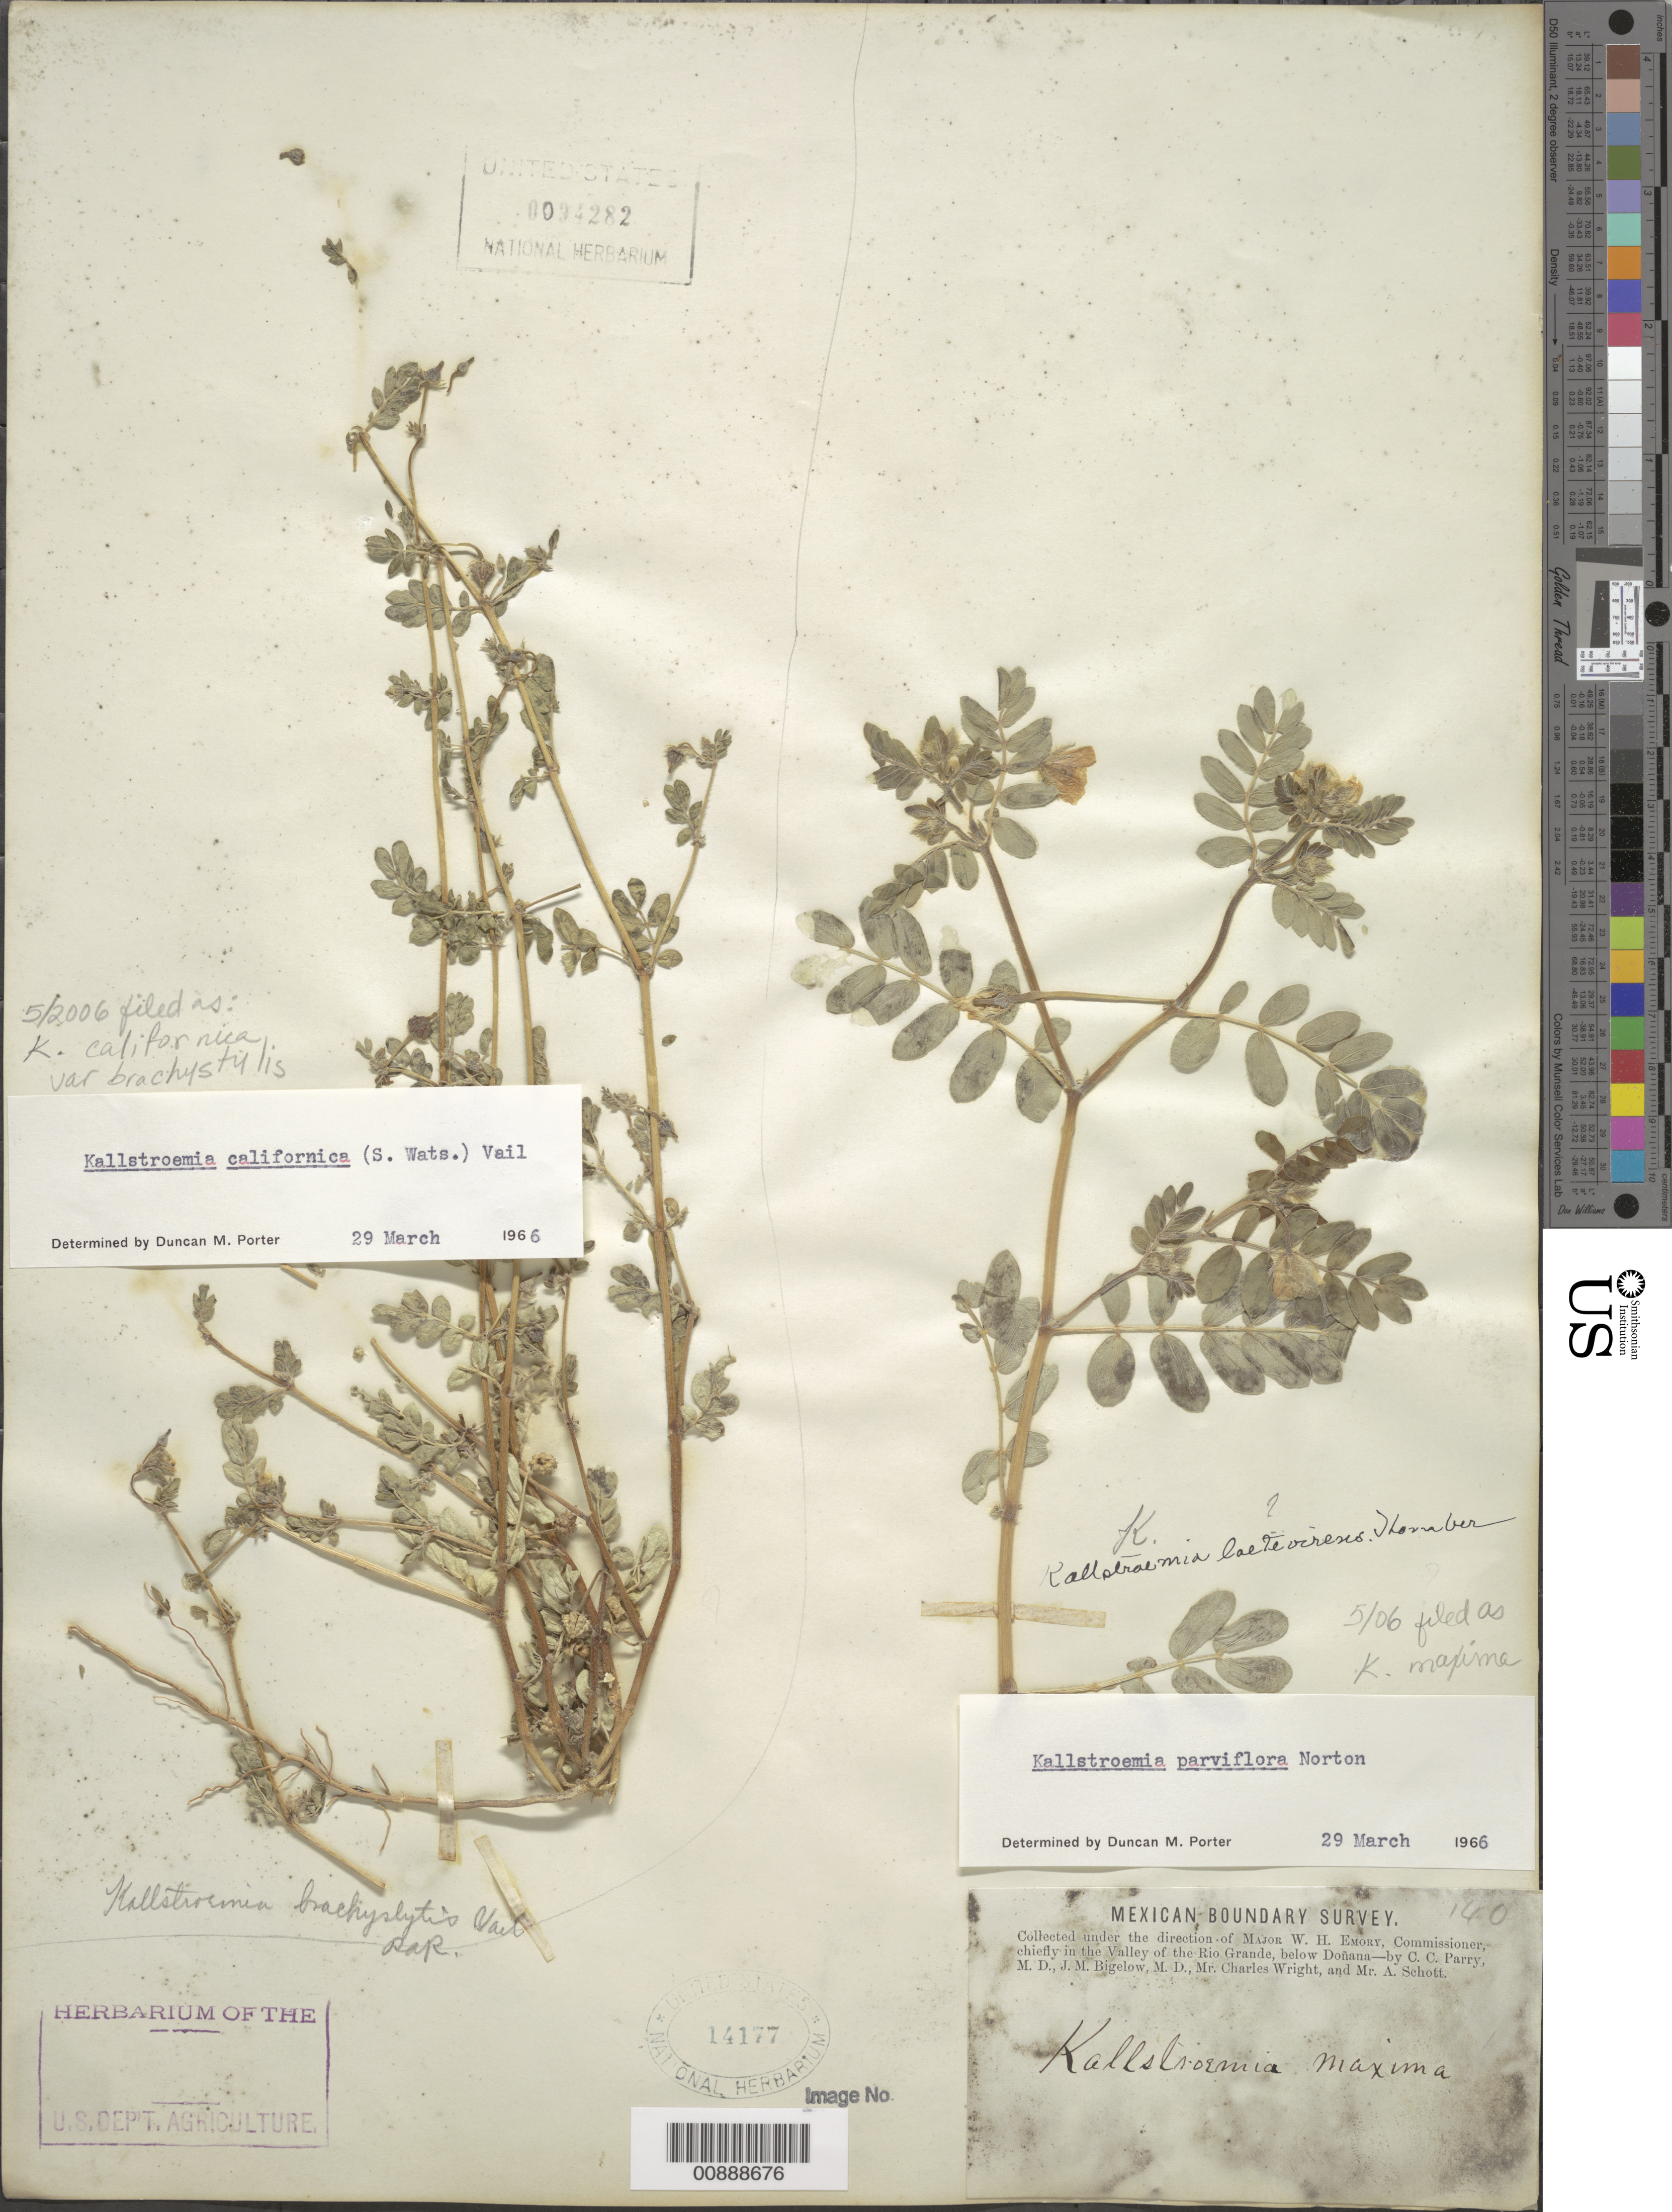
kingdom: Plantae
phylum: Tracheophyta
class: Magnoliopsida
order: Zygophyllales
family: Zygophyllaceae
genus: Kallstroemia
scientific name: Kallstroemia maxima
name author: (L.) Hook. & Arn.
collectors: C. C. Parry, J. M. Bigelow, C. Wright & A. C. V. Schott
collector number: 140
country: United States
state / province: New Mexico / Texas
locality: Valley of the Rio Grande, below Doñana.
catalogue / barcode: US 14177